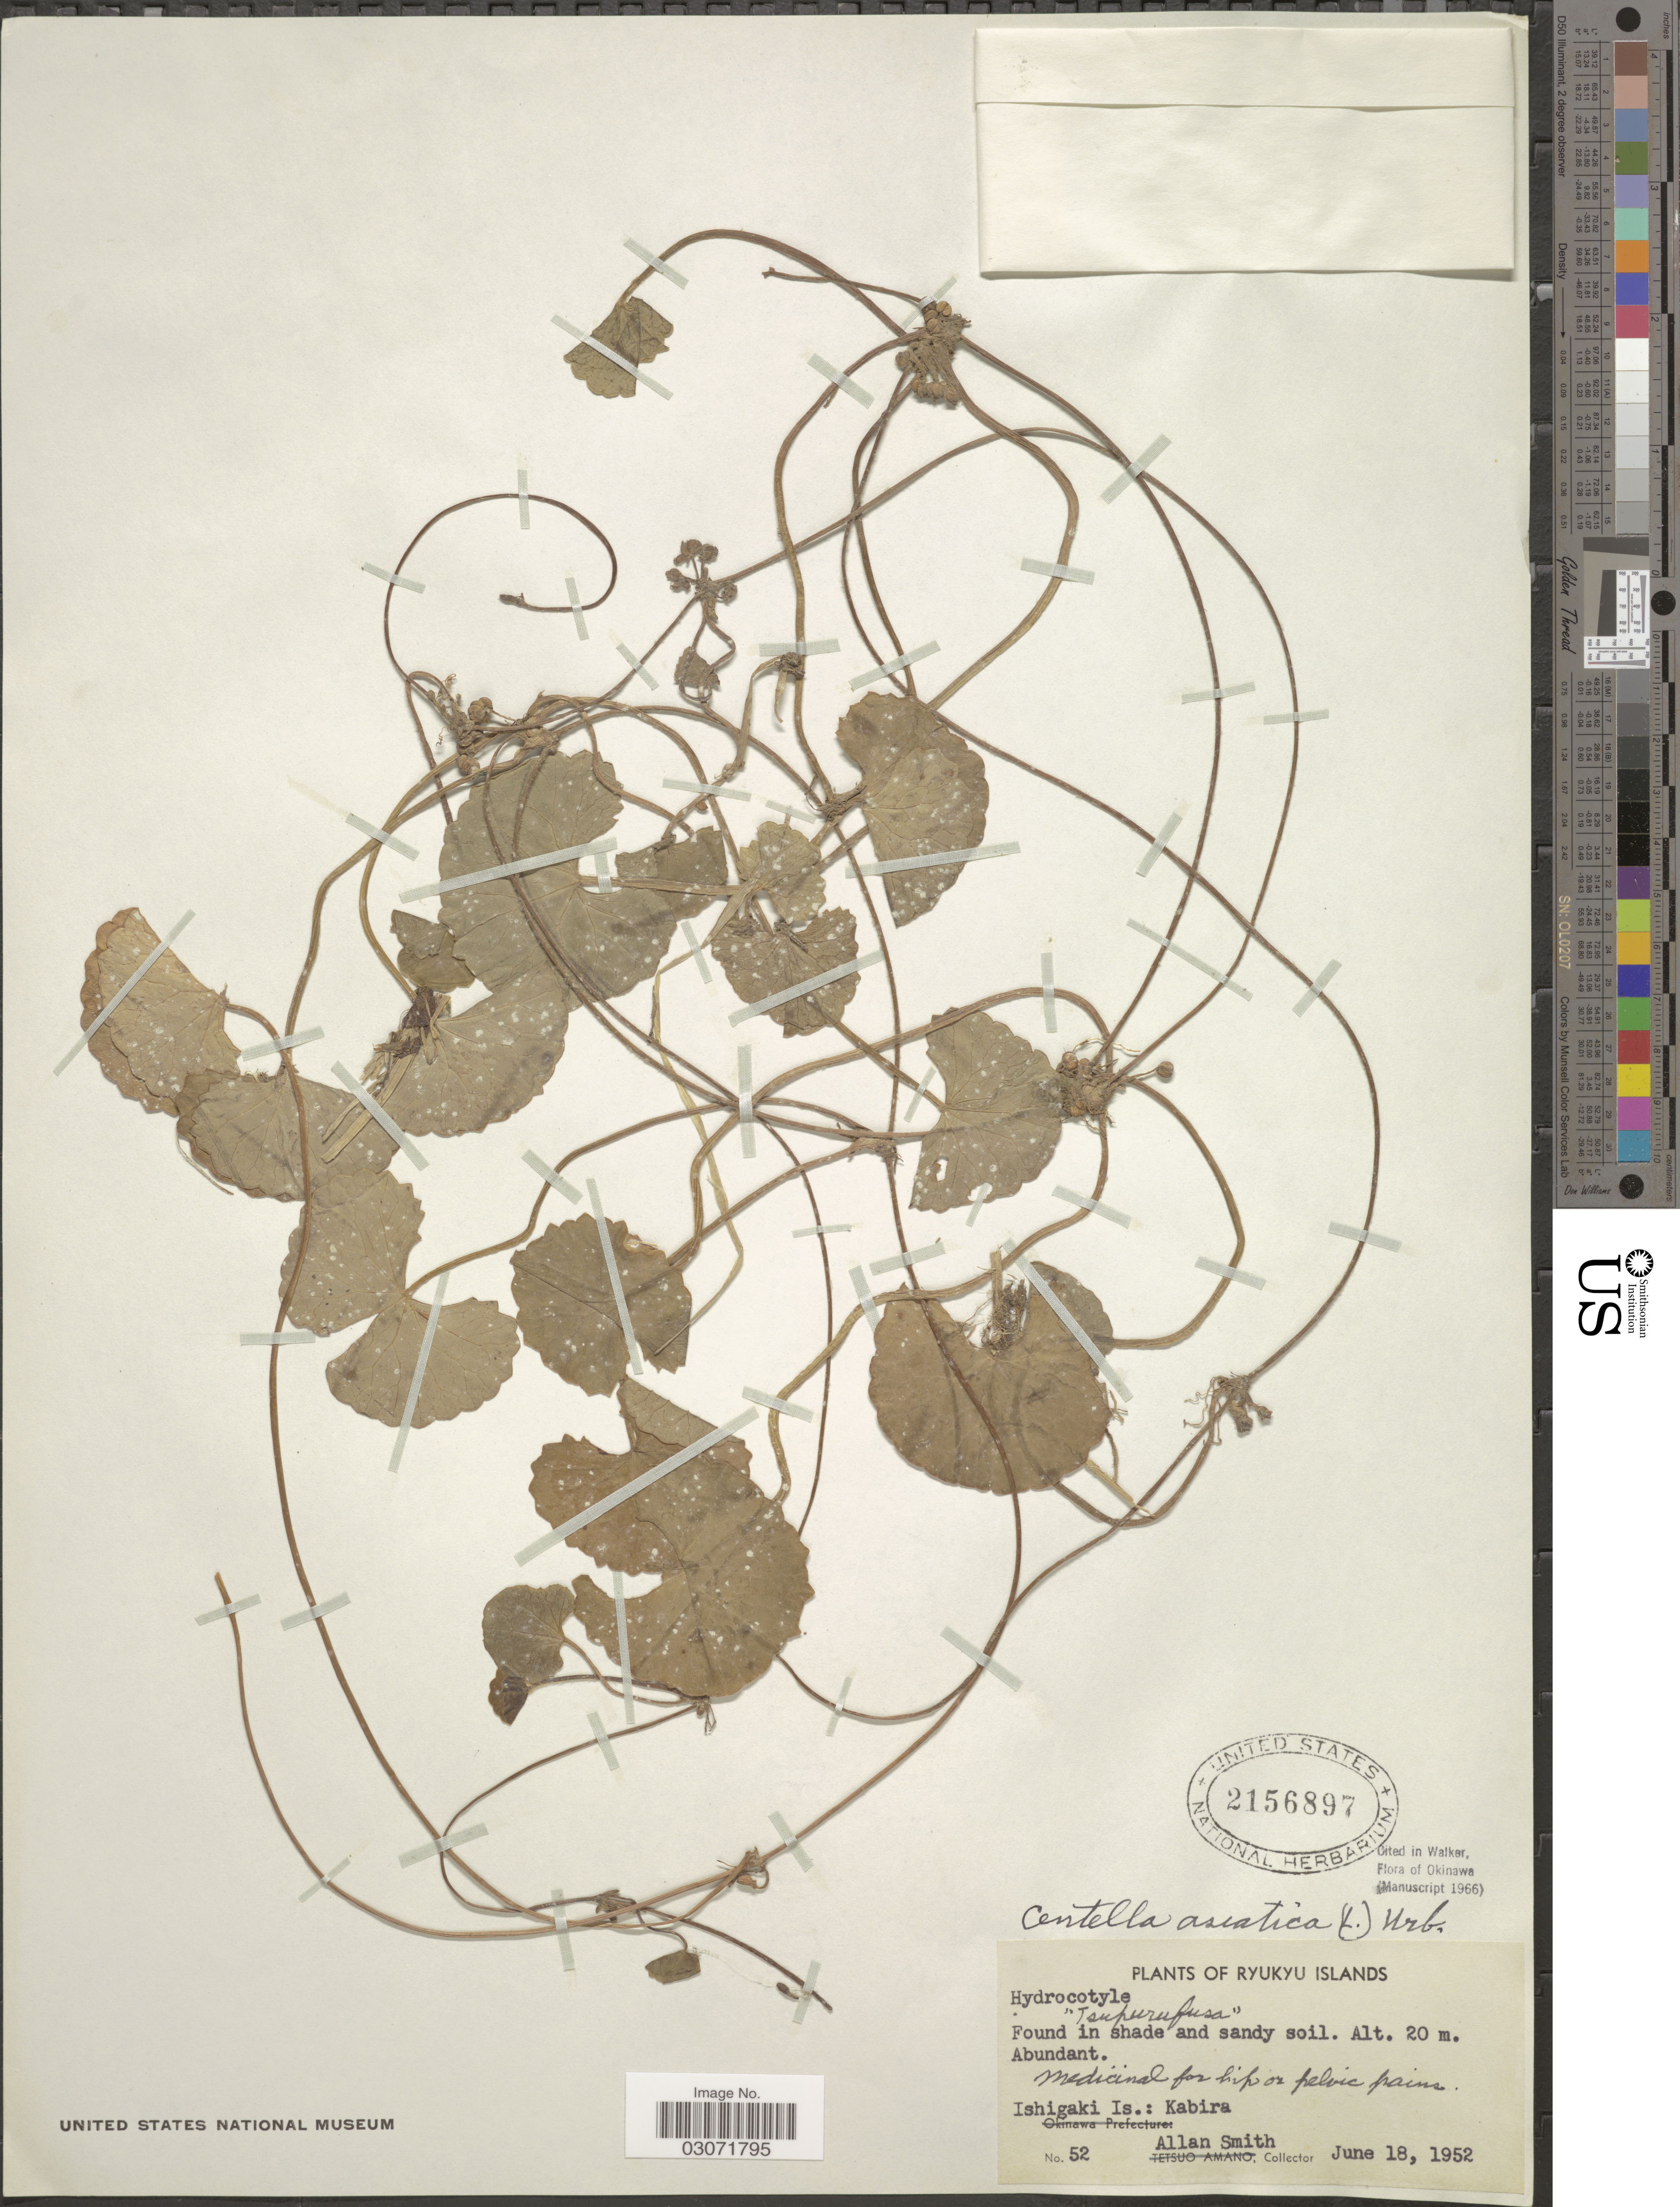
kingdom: Plantae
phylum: Tracheophyta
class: Magnoliopsida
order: Apiales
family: Apiaceae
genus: Centella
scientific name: Centella asiatica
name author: (L.) Urb.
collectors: A. Smith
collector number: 52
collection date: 1952-06-18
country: Japan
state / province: Okinawa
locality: Ryukyu Islands. Ishigaki Is.: Kabira.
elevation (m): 20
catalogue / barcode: US 2156897